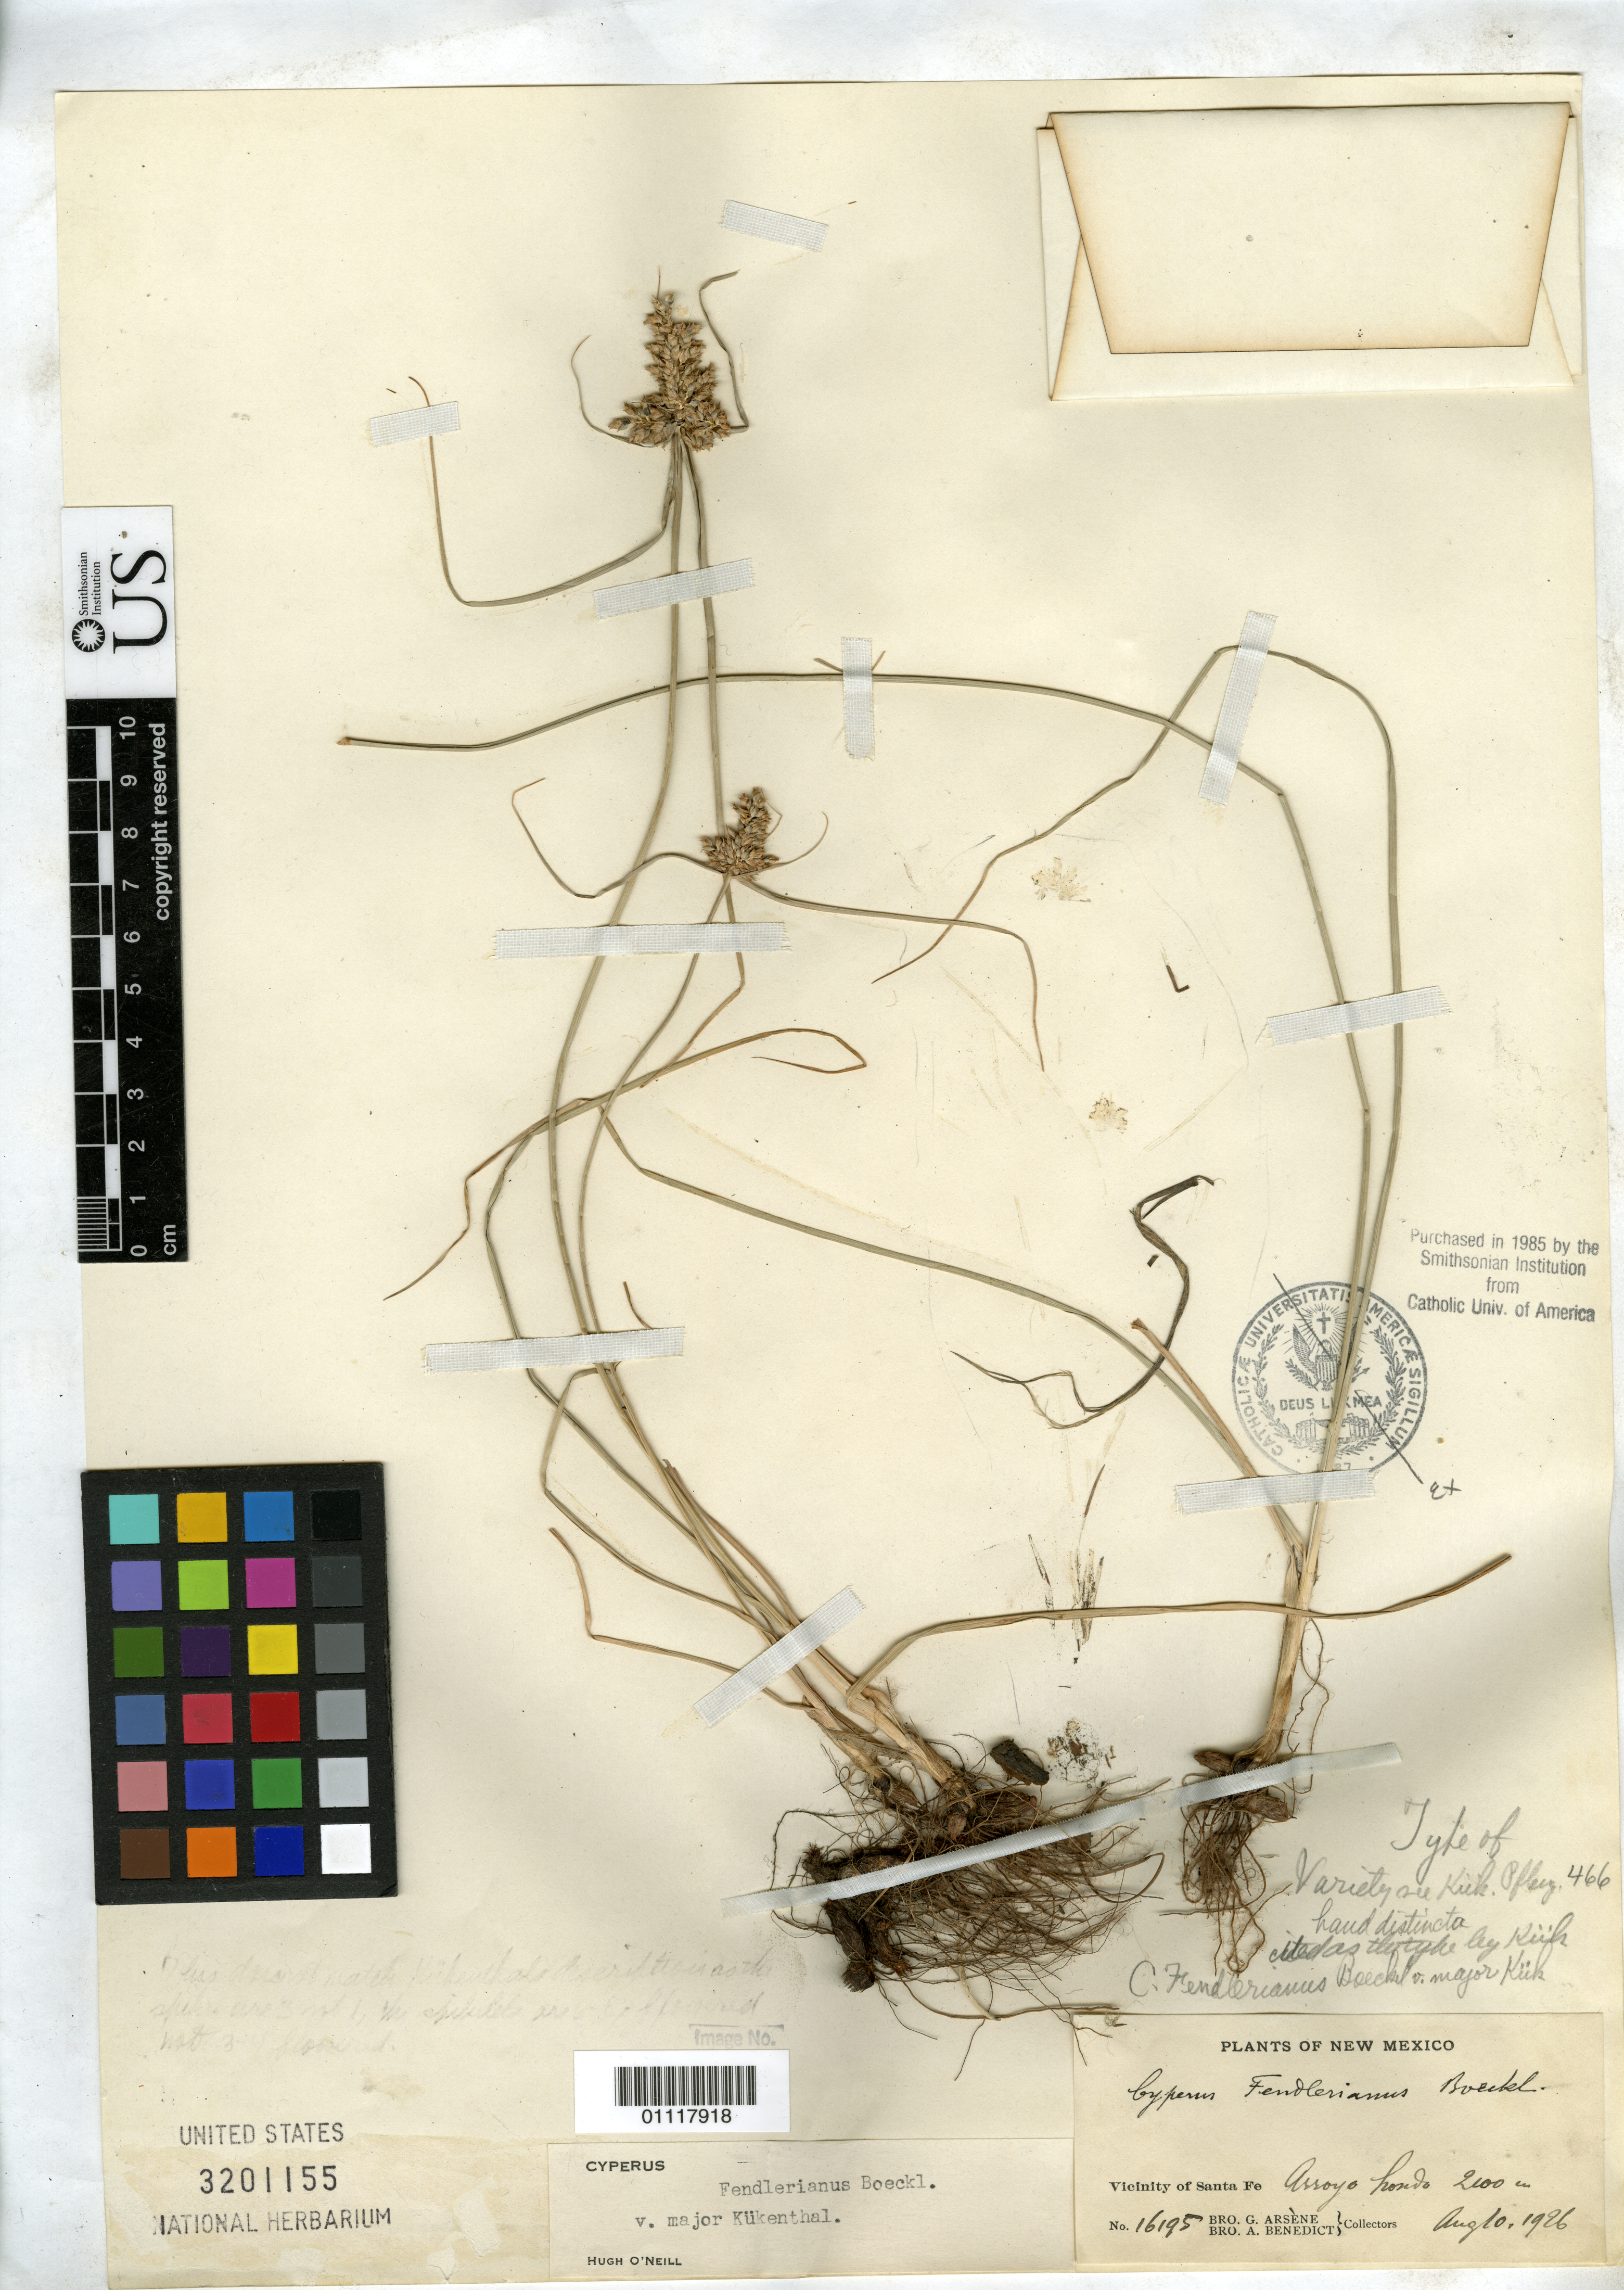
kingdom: Plantae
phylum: Tracheophyta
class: Liliopsida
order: Poales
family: Cyperaceae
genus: Cyperus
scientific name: Cyperus fendlerianus var. major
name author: Kük.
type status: Syntype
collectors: Bro. G. Arsène & Bro. Benedict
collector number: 16195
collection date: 1926-08-10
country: United States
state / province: New Mexico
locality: Vicinity of Santa Fe, Arroyo hondo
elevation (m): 2100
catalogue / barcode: US 3201155